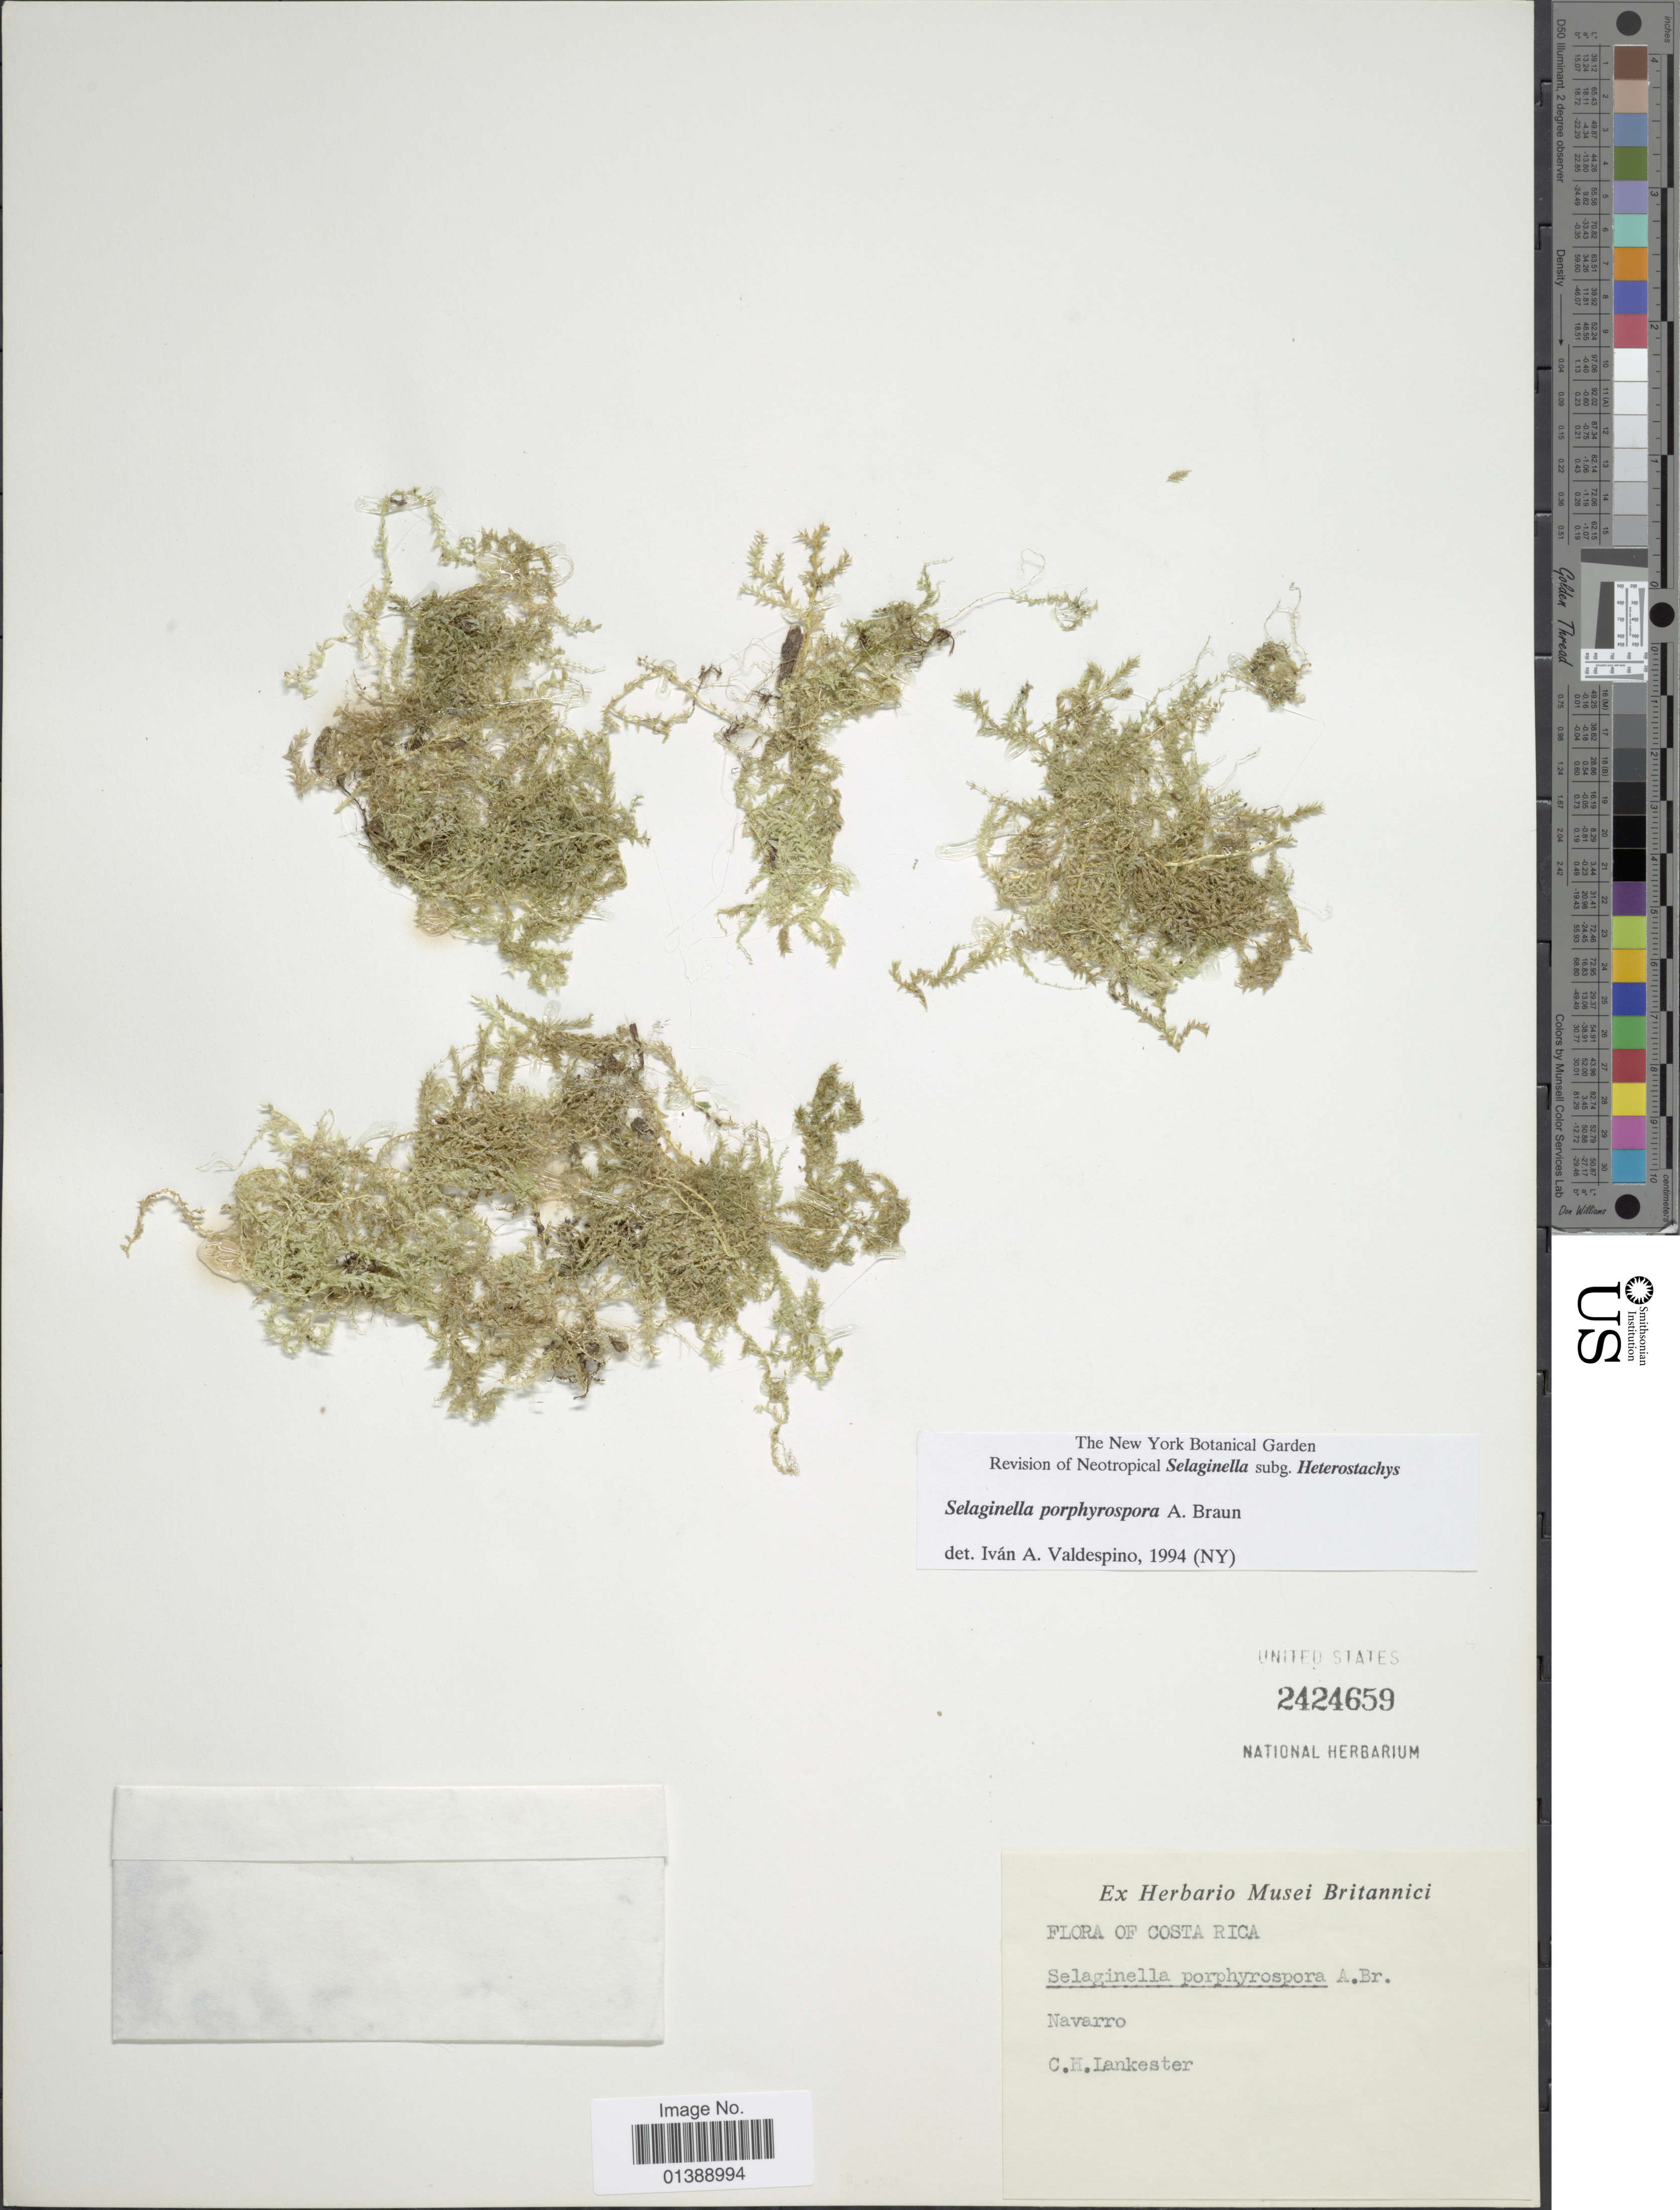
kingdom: Plantae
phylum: Tracheophyta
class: Lycopodiopsida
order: Selaginellales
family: Selaginellaceae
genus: Selaginella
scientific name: Selaginella porphyrospora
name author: A. Braun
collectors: C. H. Lankester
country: Costa Rica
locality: Navarro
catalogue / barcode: US 2424659